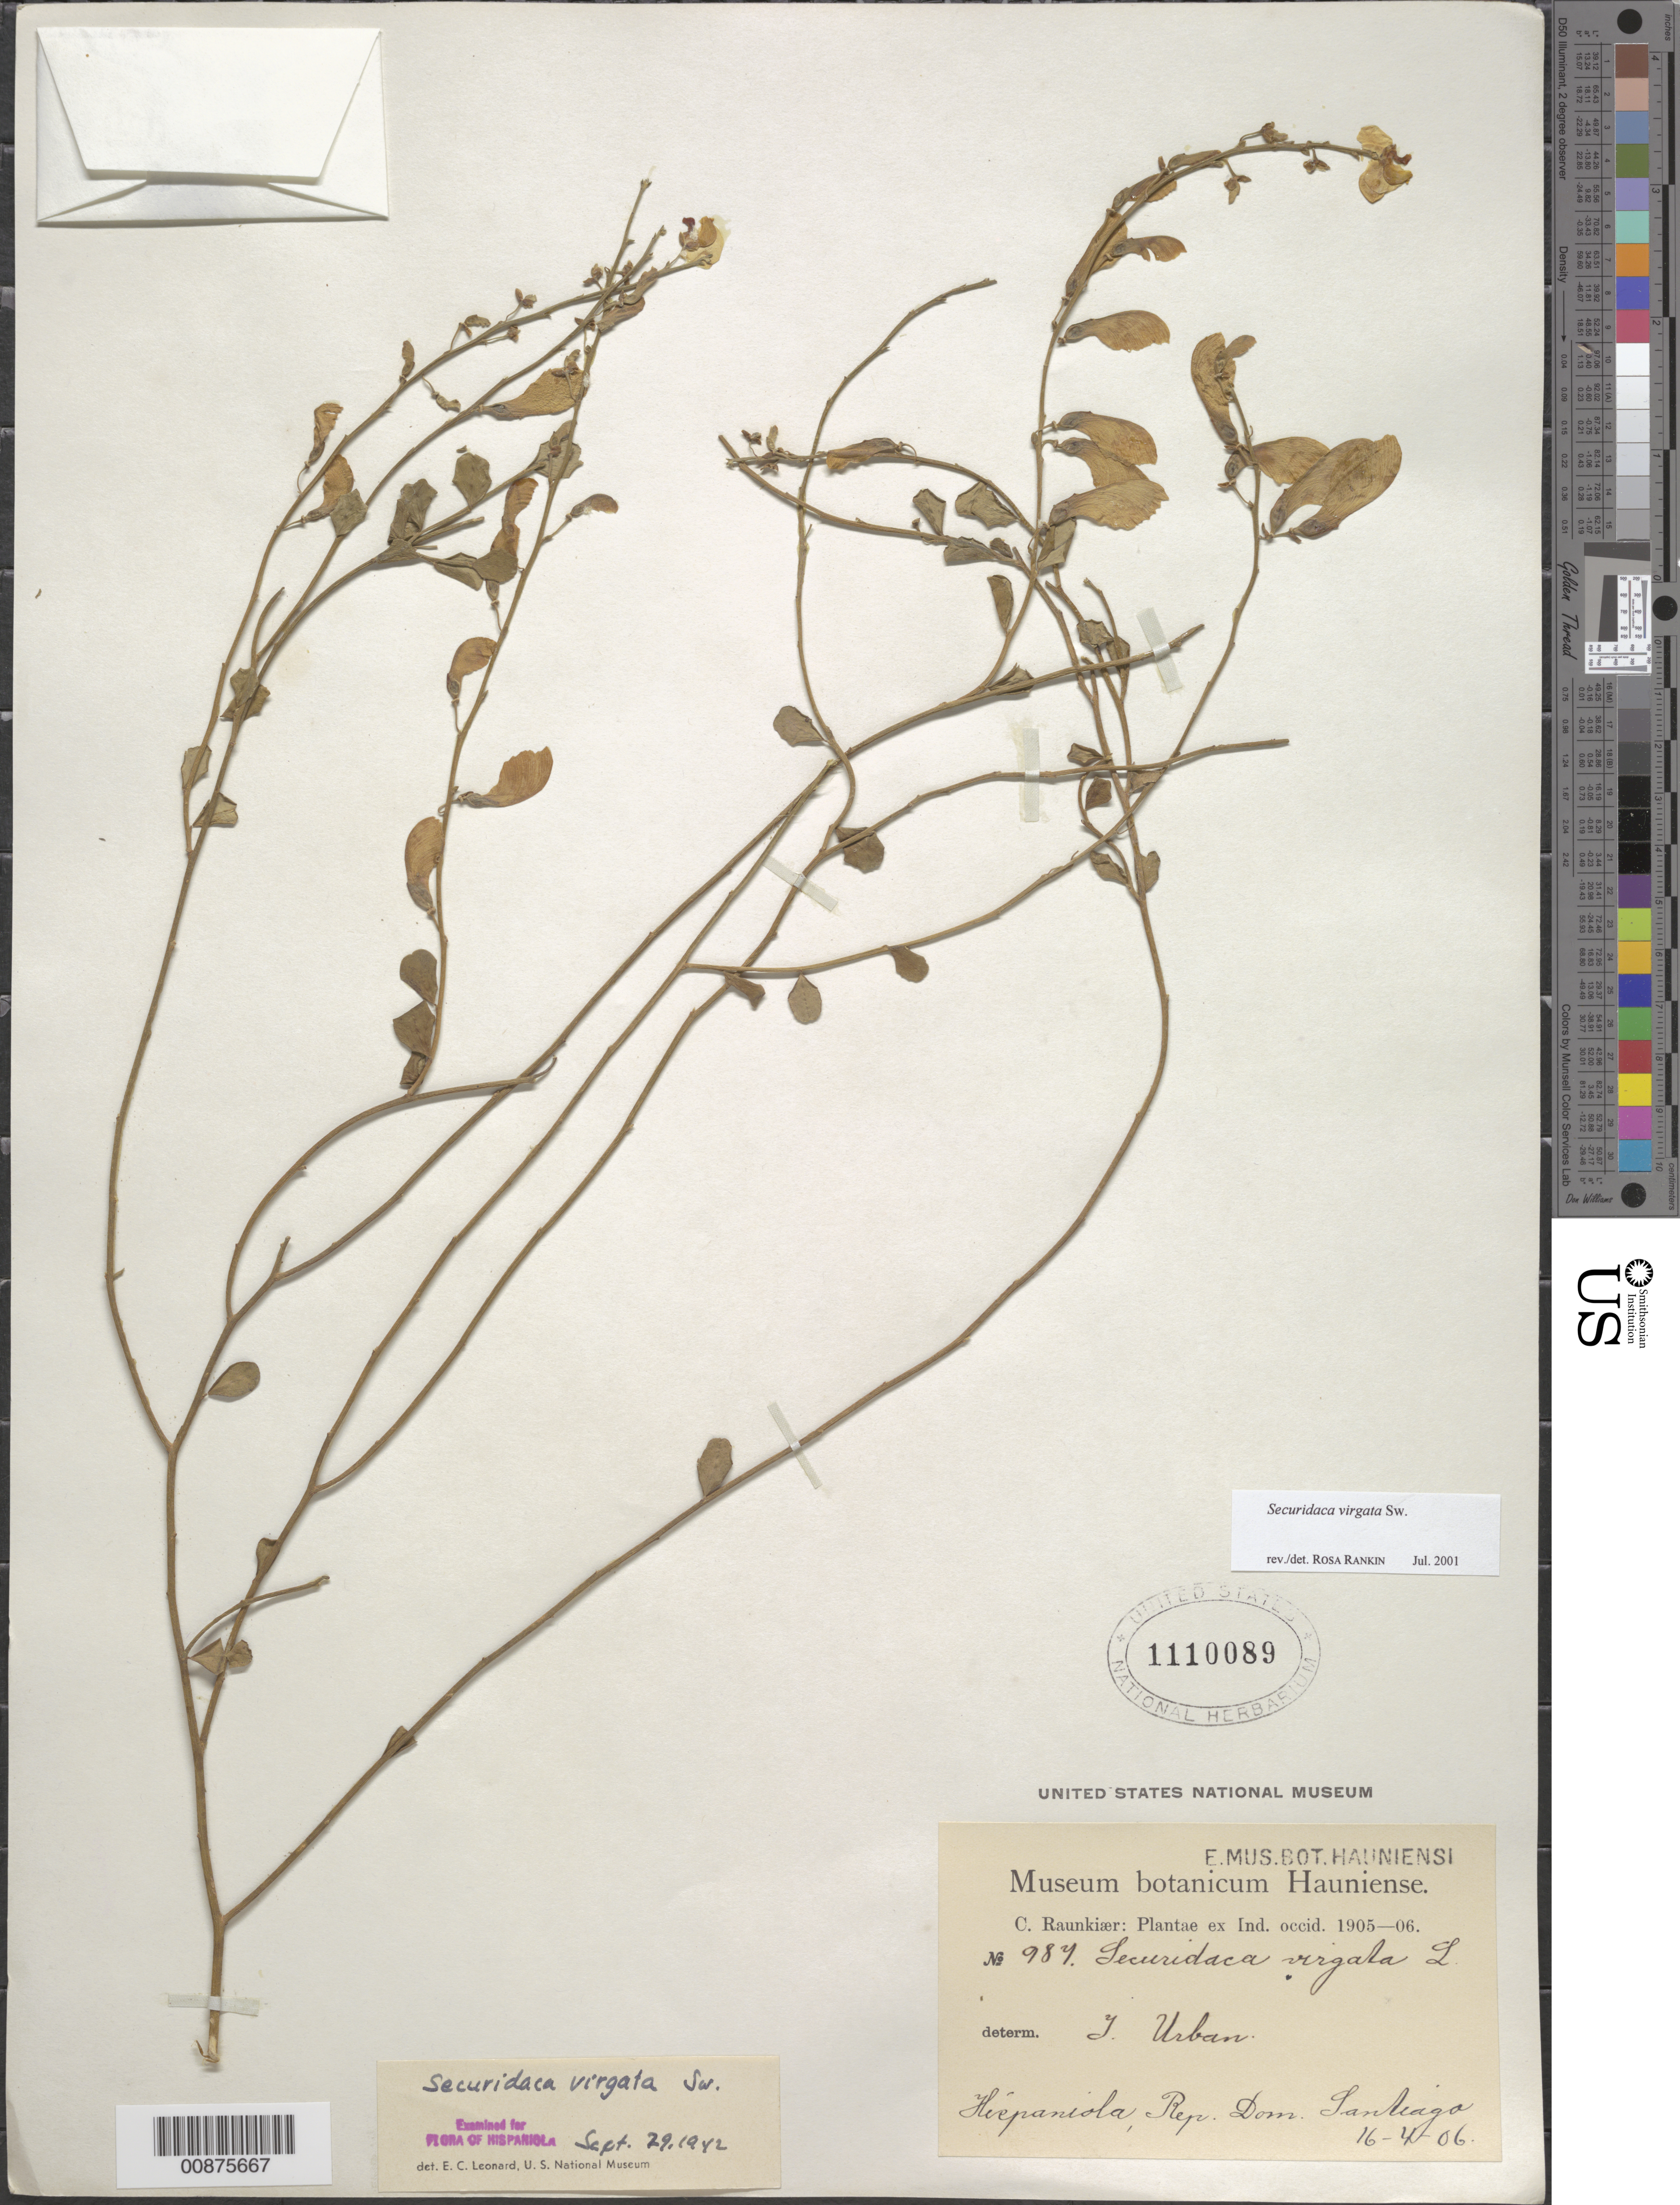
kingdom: Plantae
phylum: Tracheophyta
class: Magnoliopsida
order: Fabales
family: Polygalaceae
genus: Securidaca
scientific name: Securidaca virgata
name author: Sw.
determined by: Rankin Rodriguez, Rosa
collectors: C. C. Raunkiaer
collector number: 987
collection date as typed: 16 Apr 1906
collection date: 1906-04-16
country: Dominican Republic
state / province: Santiago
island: Hispaniola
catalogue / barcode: US 1110089